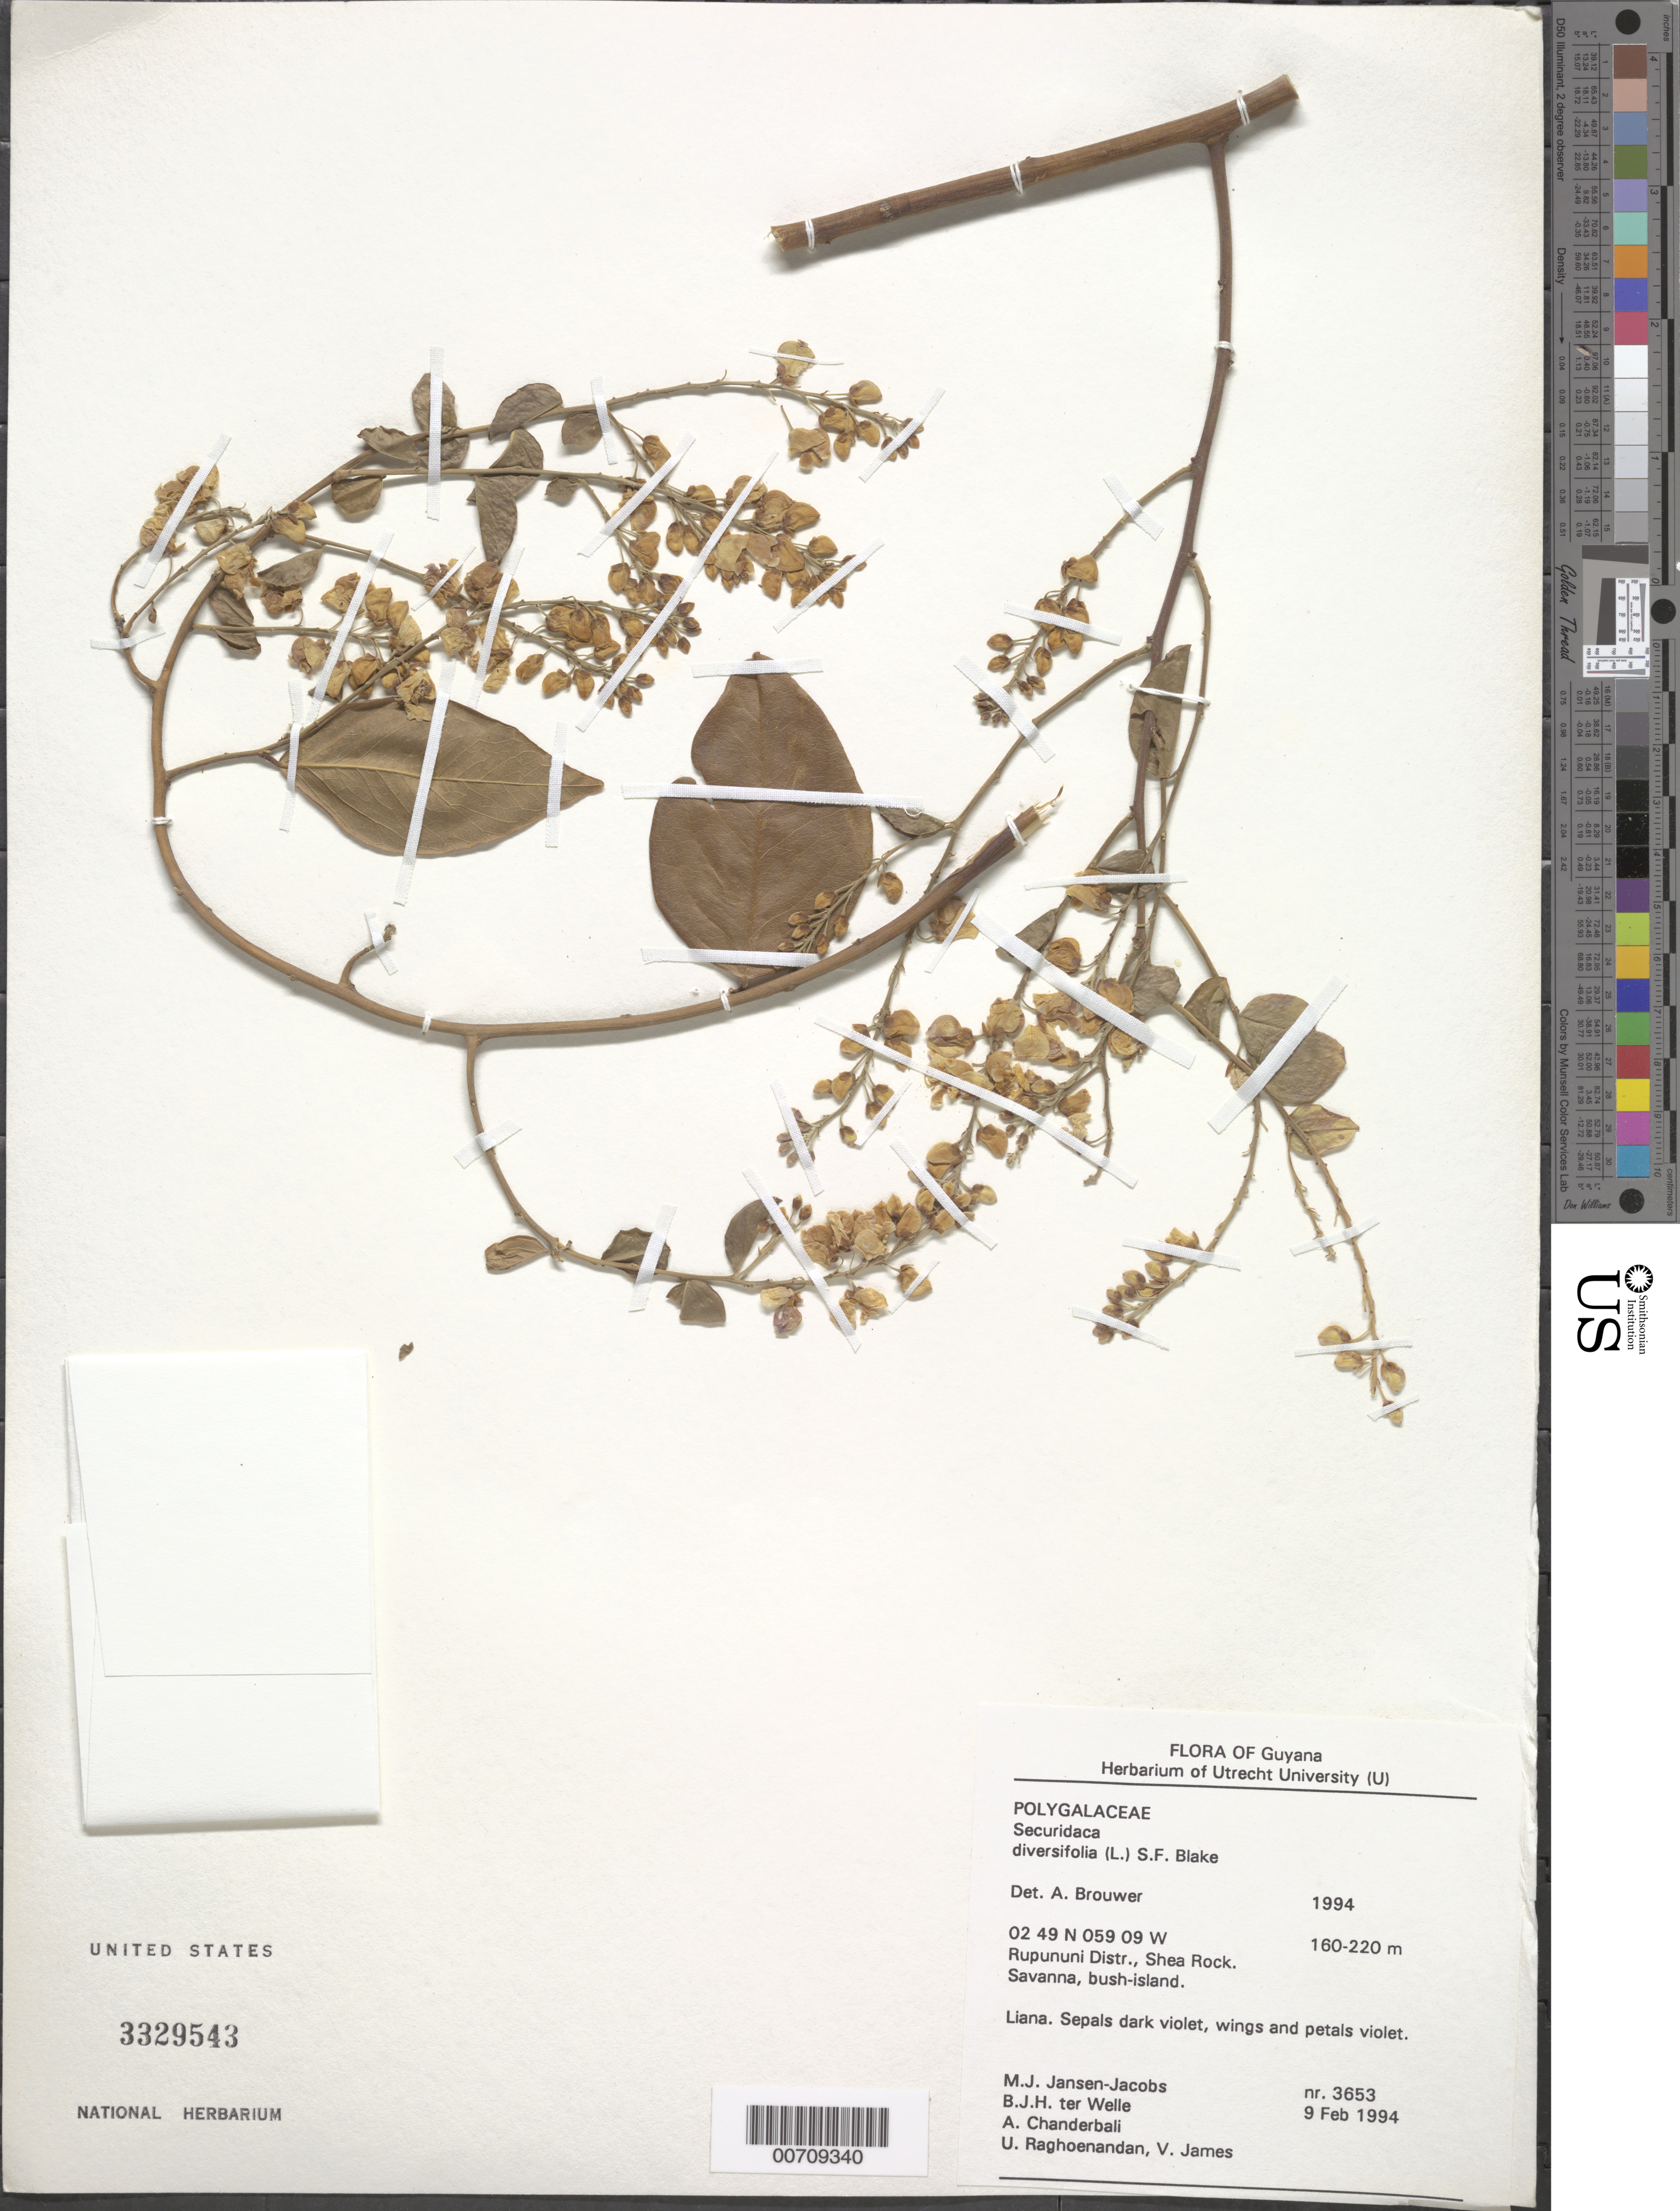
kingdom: Plantae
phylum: Tracheophyta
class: Magnoliopsida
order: Fabales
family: Polygalaceae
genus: Securidaca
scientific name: Securidaca diversifolia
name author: (L.) S.F. Blake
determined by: Jacobs-Brouwer, A.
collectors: M. J. Jansen-Jacobs, B. Welle, A. S. Chanderbali, U. Raghoenandan & V. James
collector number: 3653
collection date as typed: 9-Feb-94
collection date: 1994-02-09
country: Guyana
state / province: U. Takutu-U. Essequibo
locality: Shea Rock, Rupununi Dist.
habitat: Savanna, bush island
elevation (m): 160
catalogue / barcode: US 3329543